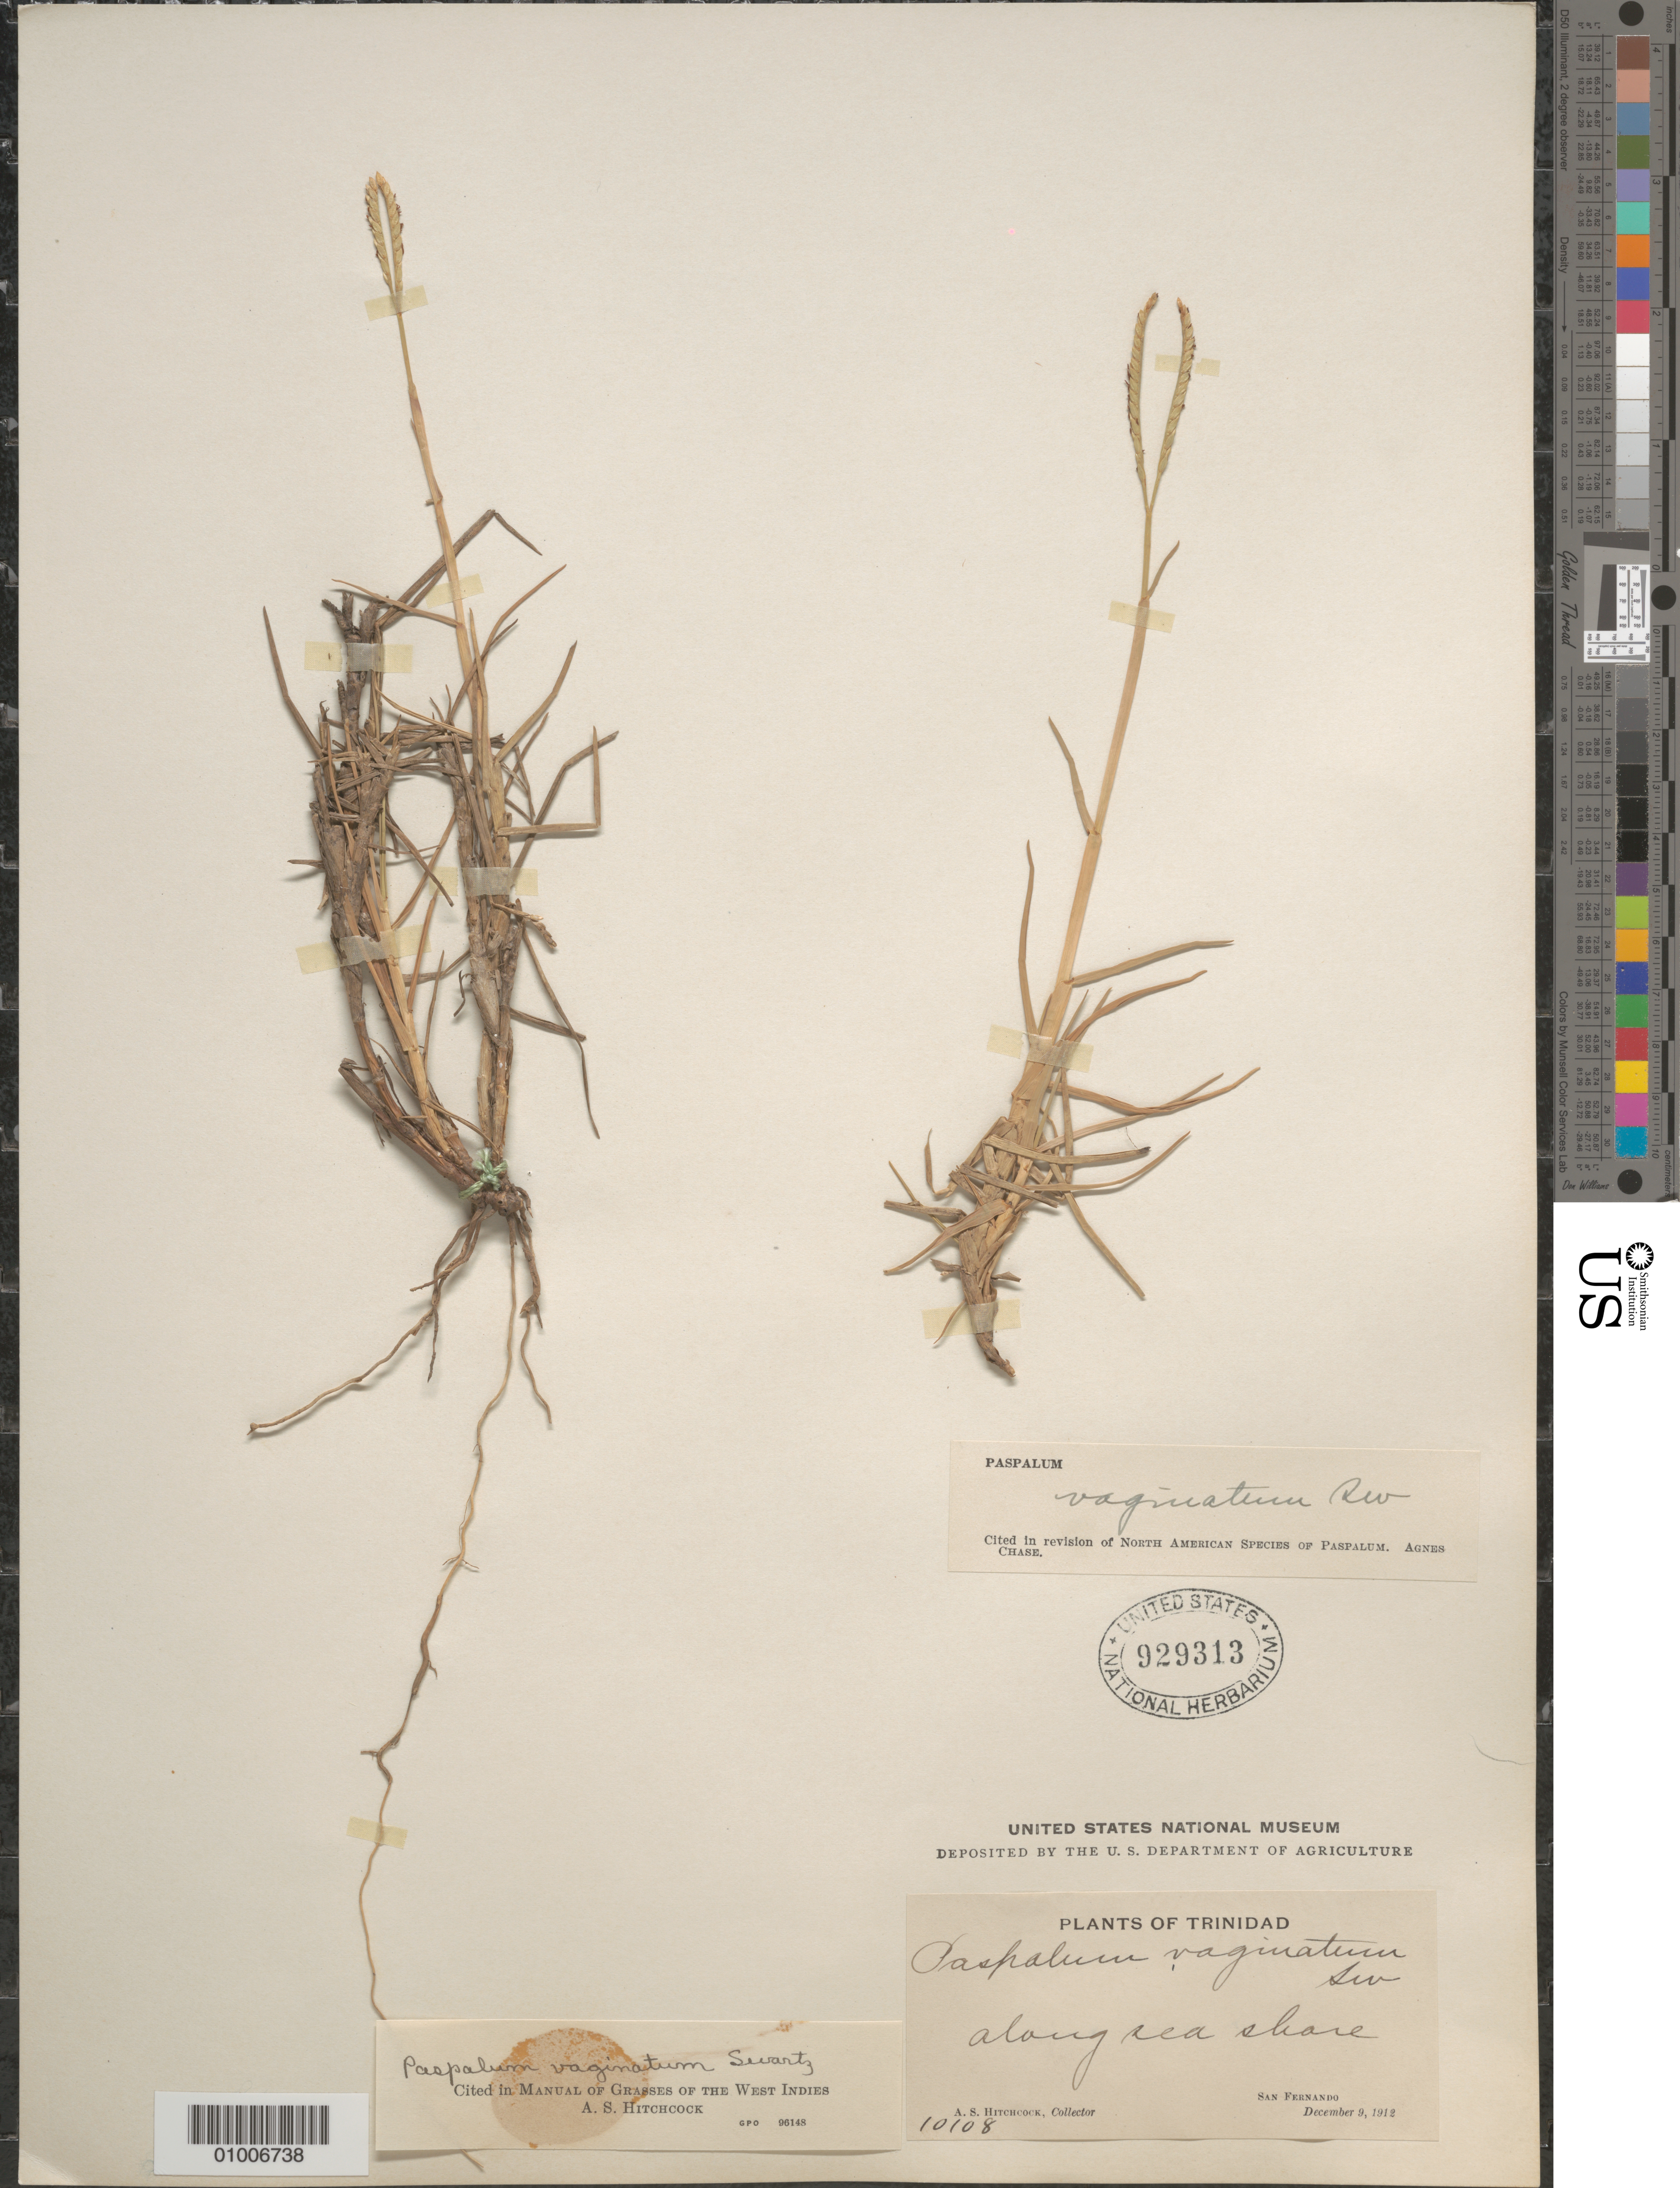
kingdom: Plantae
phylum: Tracheophyta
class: Liliopsida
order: Poales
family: Poaceae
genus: Paspalum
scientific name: Paspalum virgatum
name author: L.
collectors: A. S. Hitchcock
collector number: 10108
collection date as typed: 09 Dec 1912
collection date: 1912-12-09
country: Trinidad and Tobago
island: Trinidad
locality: along sea shore.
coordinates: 0 N, 0 E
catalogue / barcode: US 929313